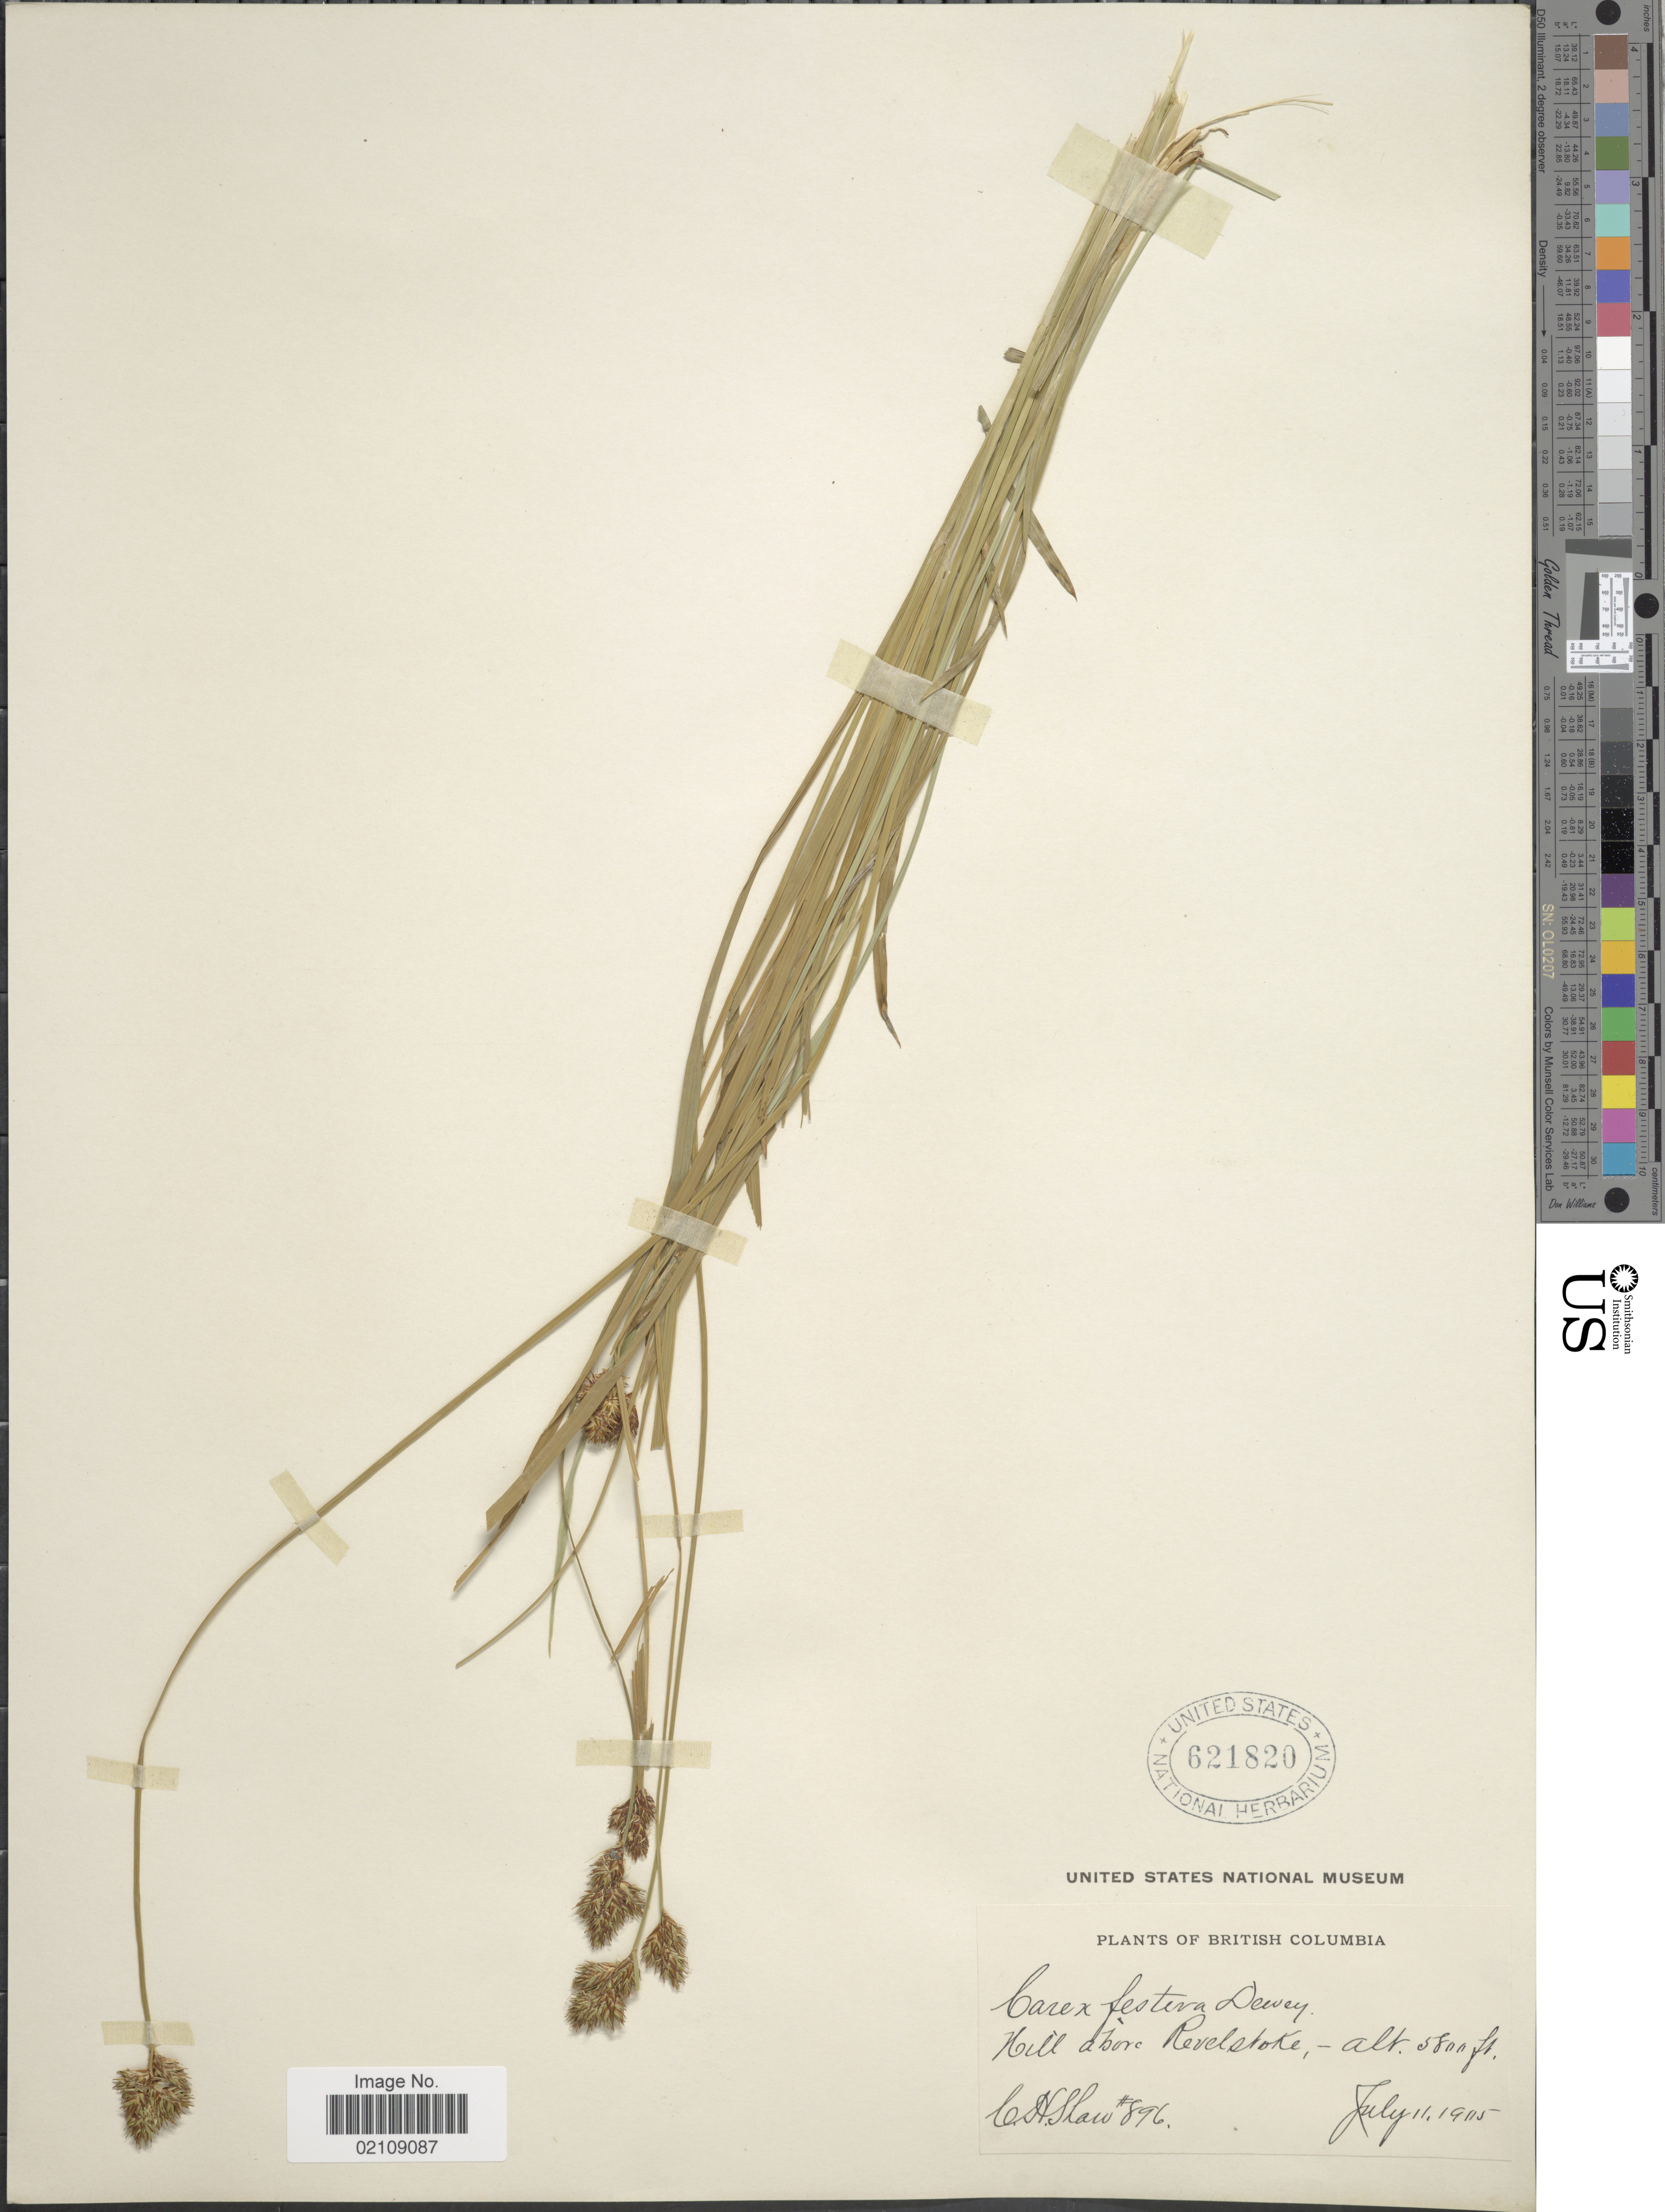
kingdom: Plantae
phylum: Tracheophyta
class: Liliopsida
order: Poales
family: Cyperaceae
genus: Carex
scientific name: Carex preslii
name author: Steud.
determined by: Mackenzie, K. K.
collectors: C. H. Shaw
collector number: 896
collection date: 1905-07-11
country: Canada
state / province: British Columbia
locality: Hill above Revelstoke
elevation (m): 1768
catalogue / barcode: US 621820